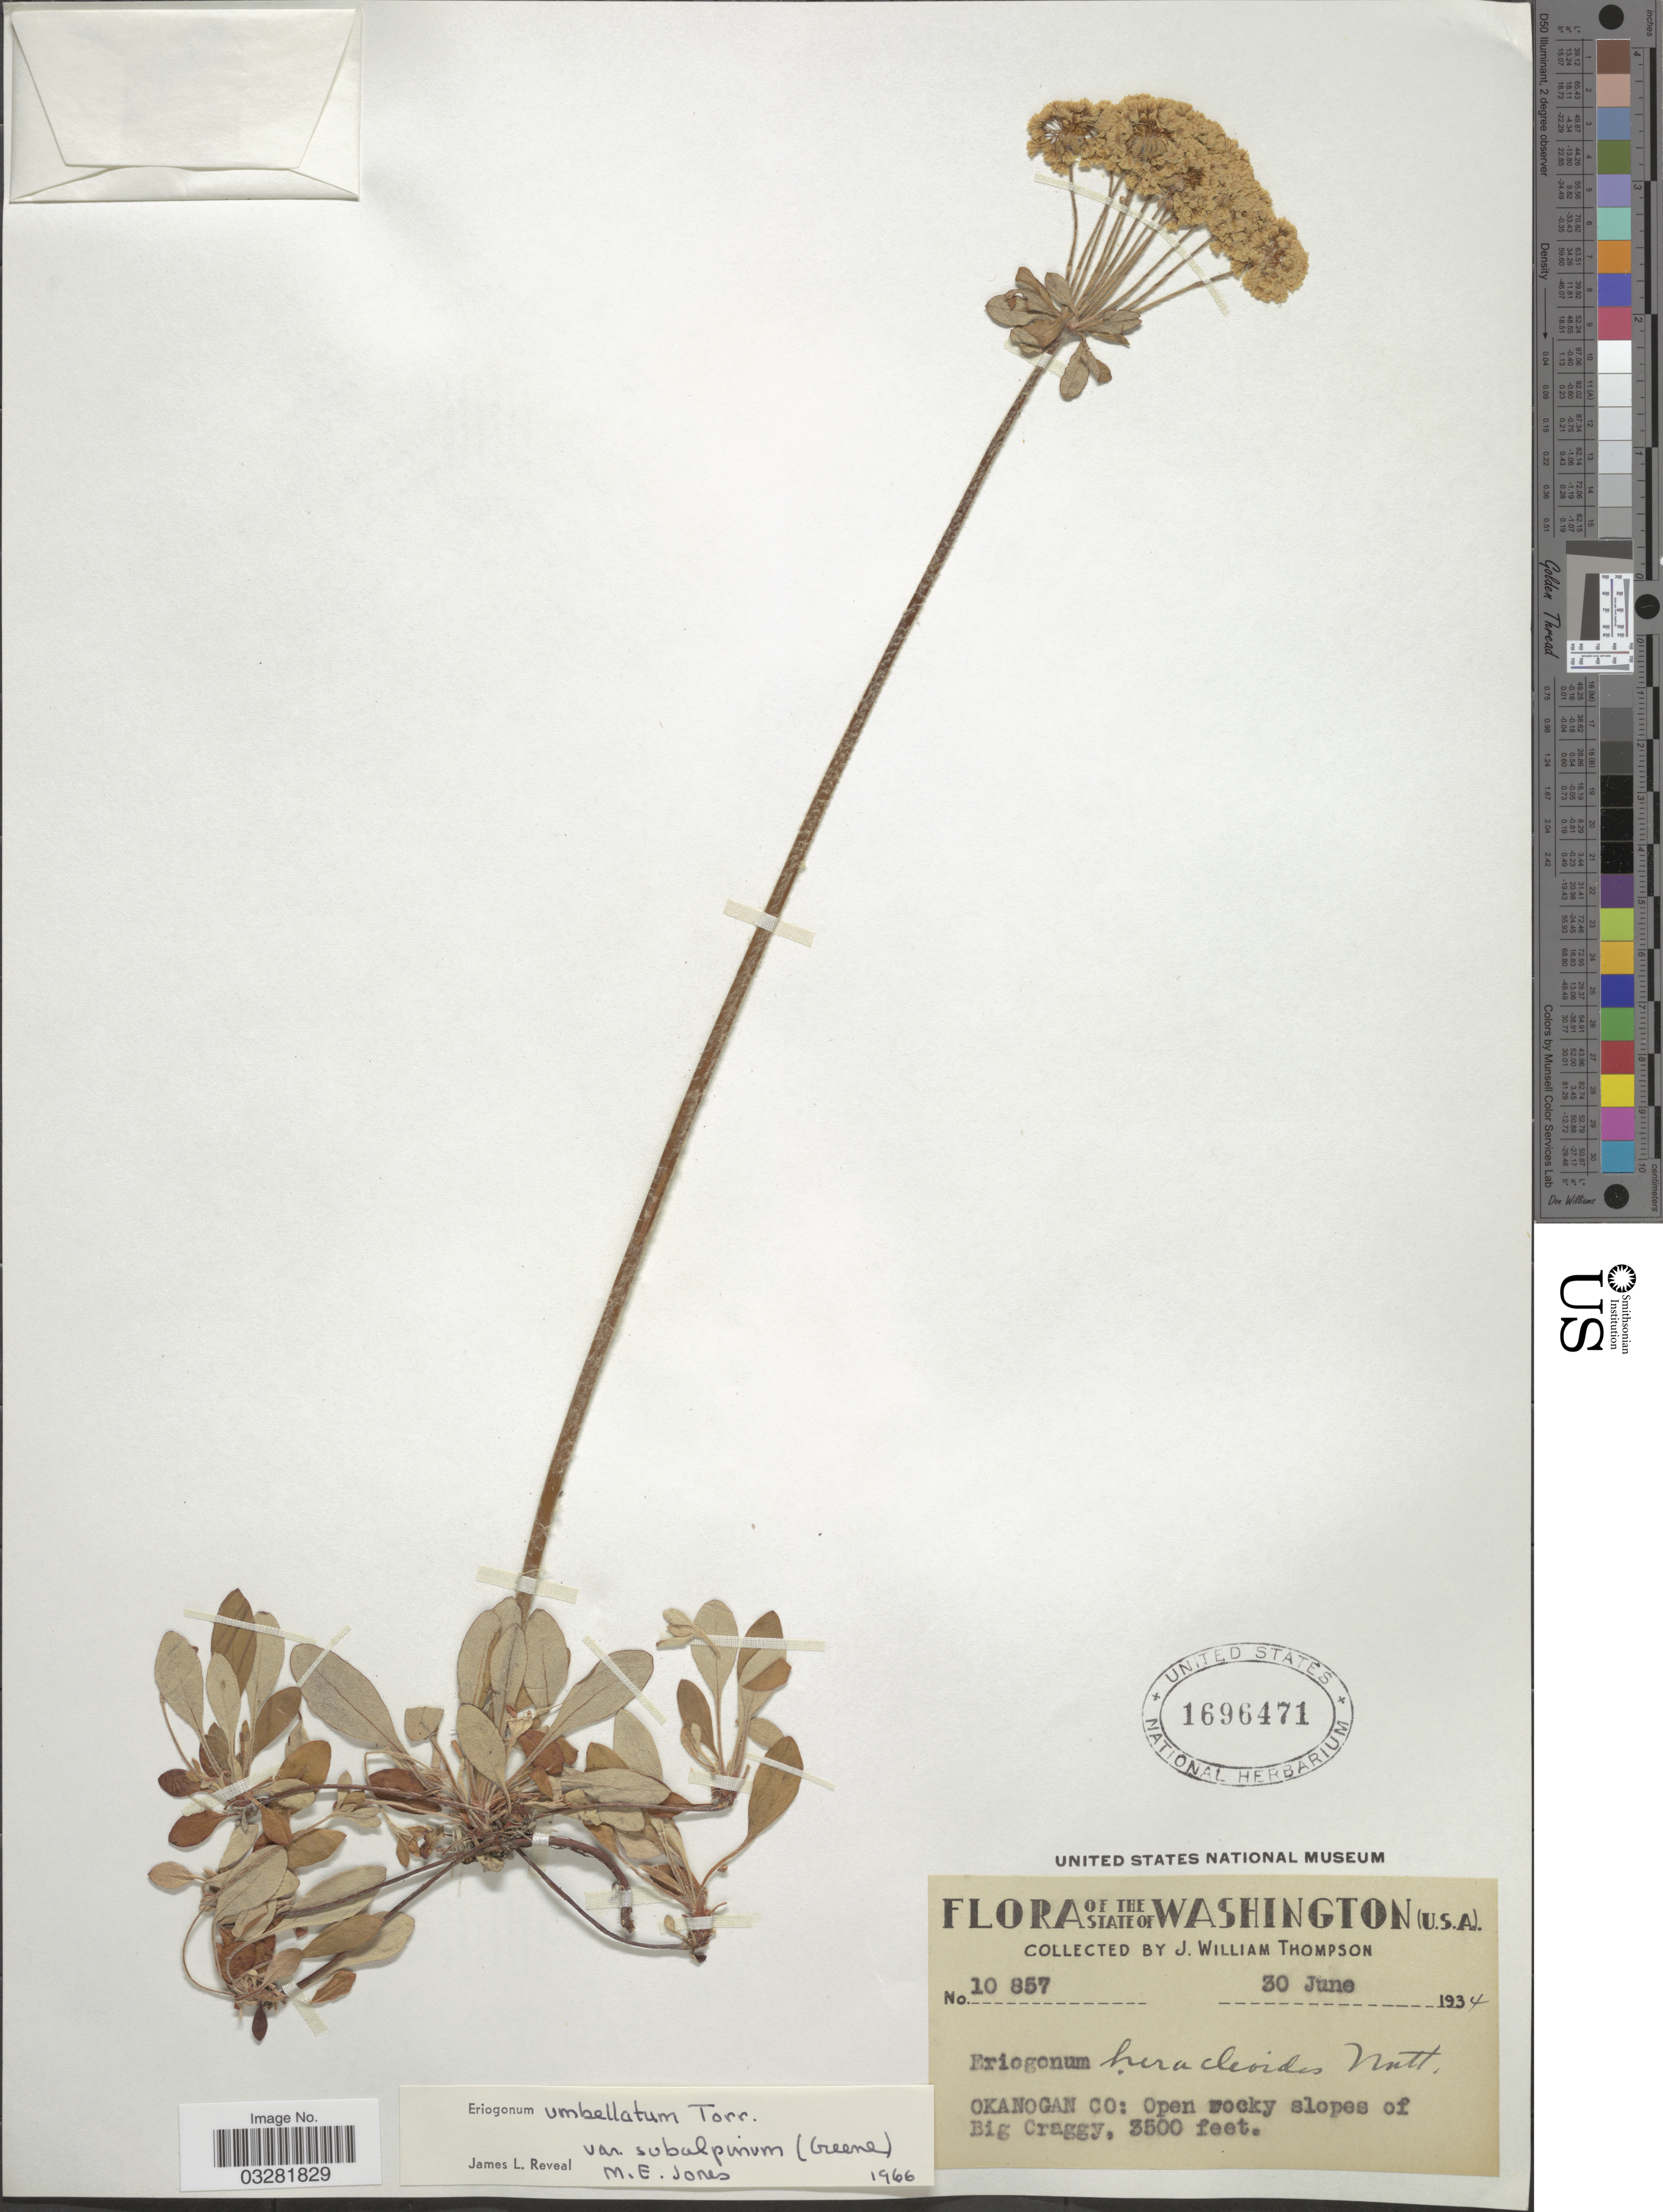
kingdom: Plantae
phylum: Tracheophyta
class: Magnoliopsida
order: Caryophyllales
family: Polygonaceae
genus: Eriogonum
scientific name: Eriogonum umbellatum var. subalpinum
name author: M.E. Jones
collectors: J. W. Thompson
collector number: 10857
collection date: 1934-06-30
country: United States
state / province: Washington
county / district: Okanogan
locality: Okanogan Co: open rocky slopes of Big Craggy.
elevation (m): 1067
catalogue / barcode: US 1696471